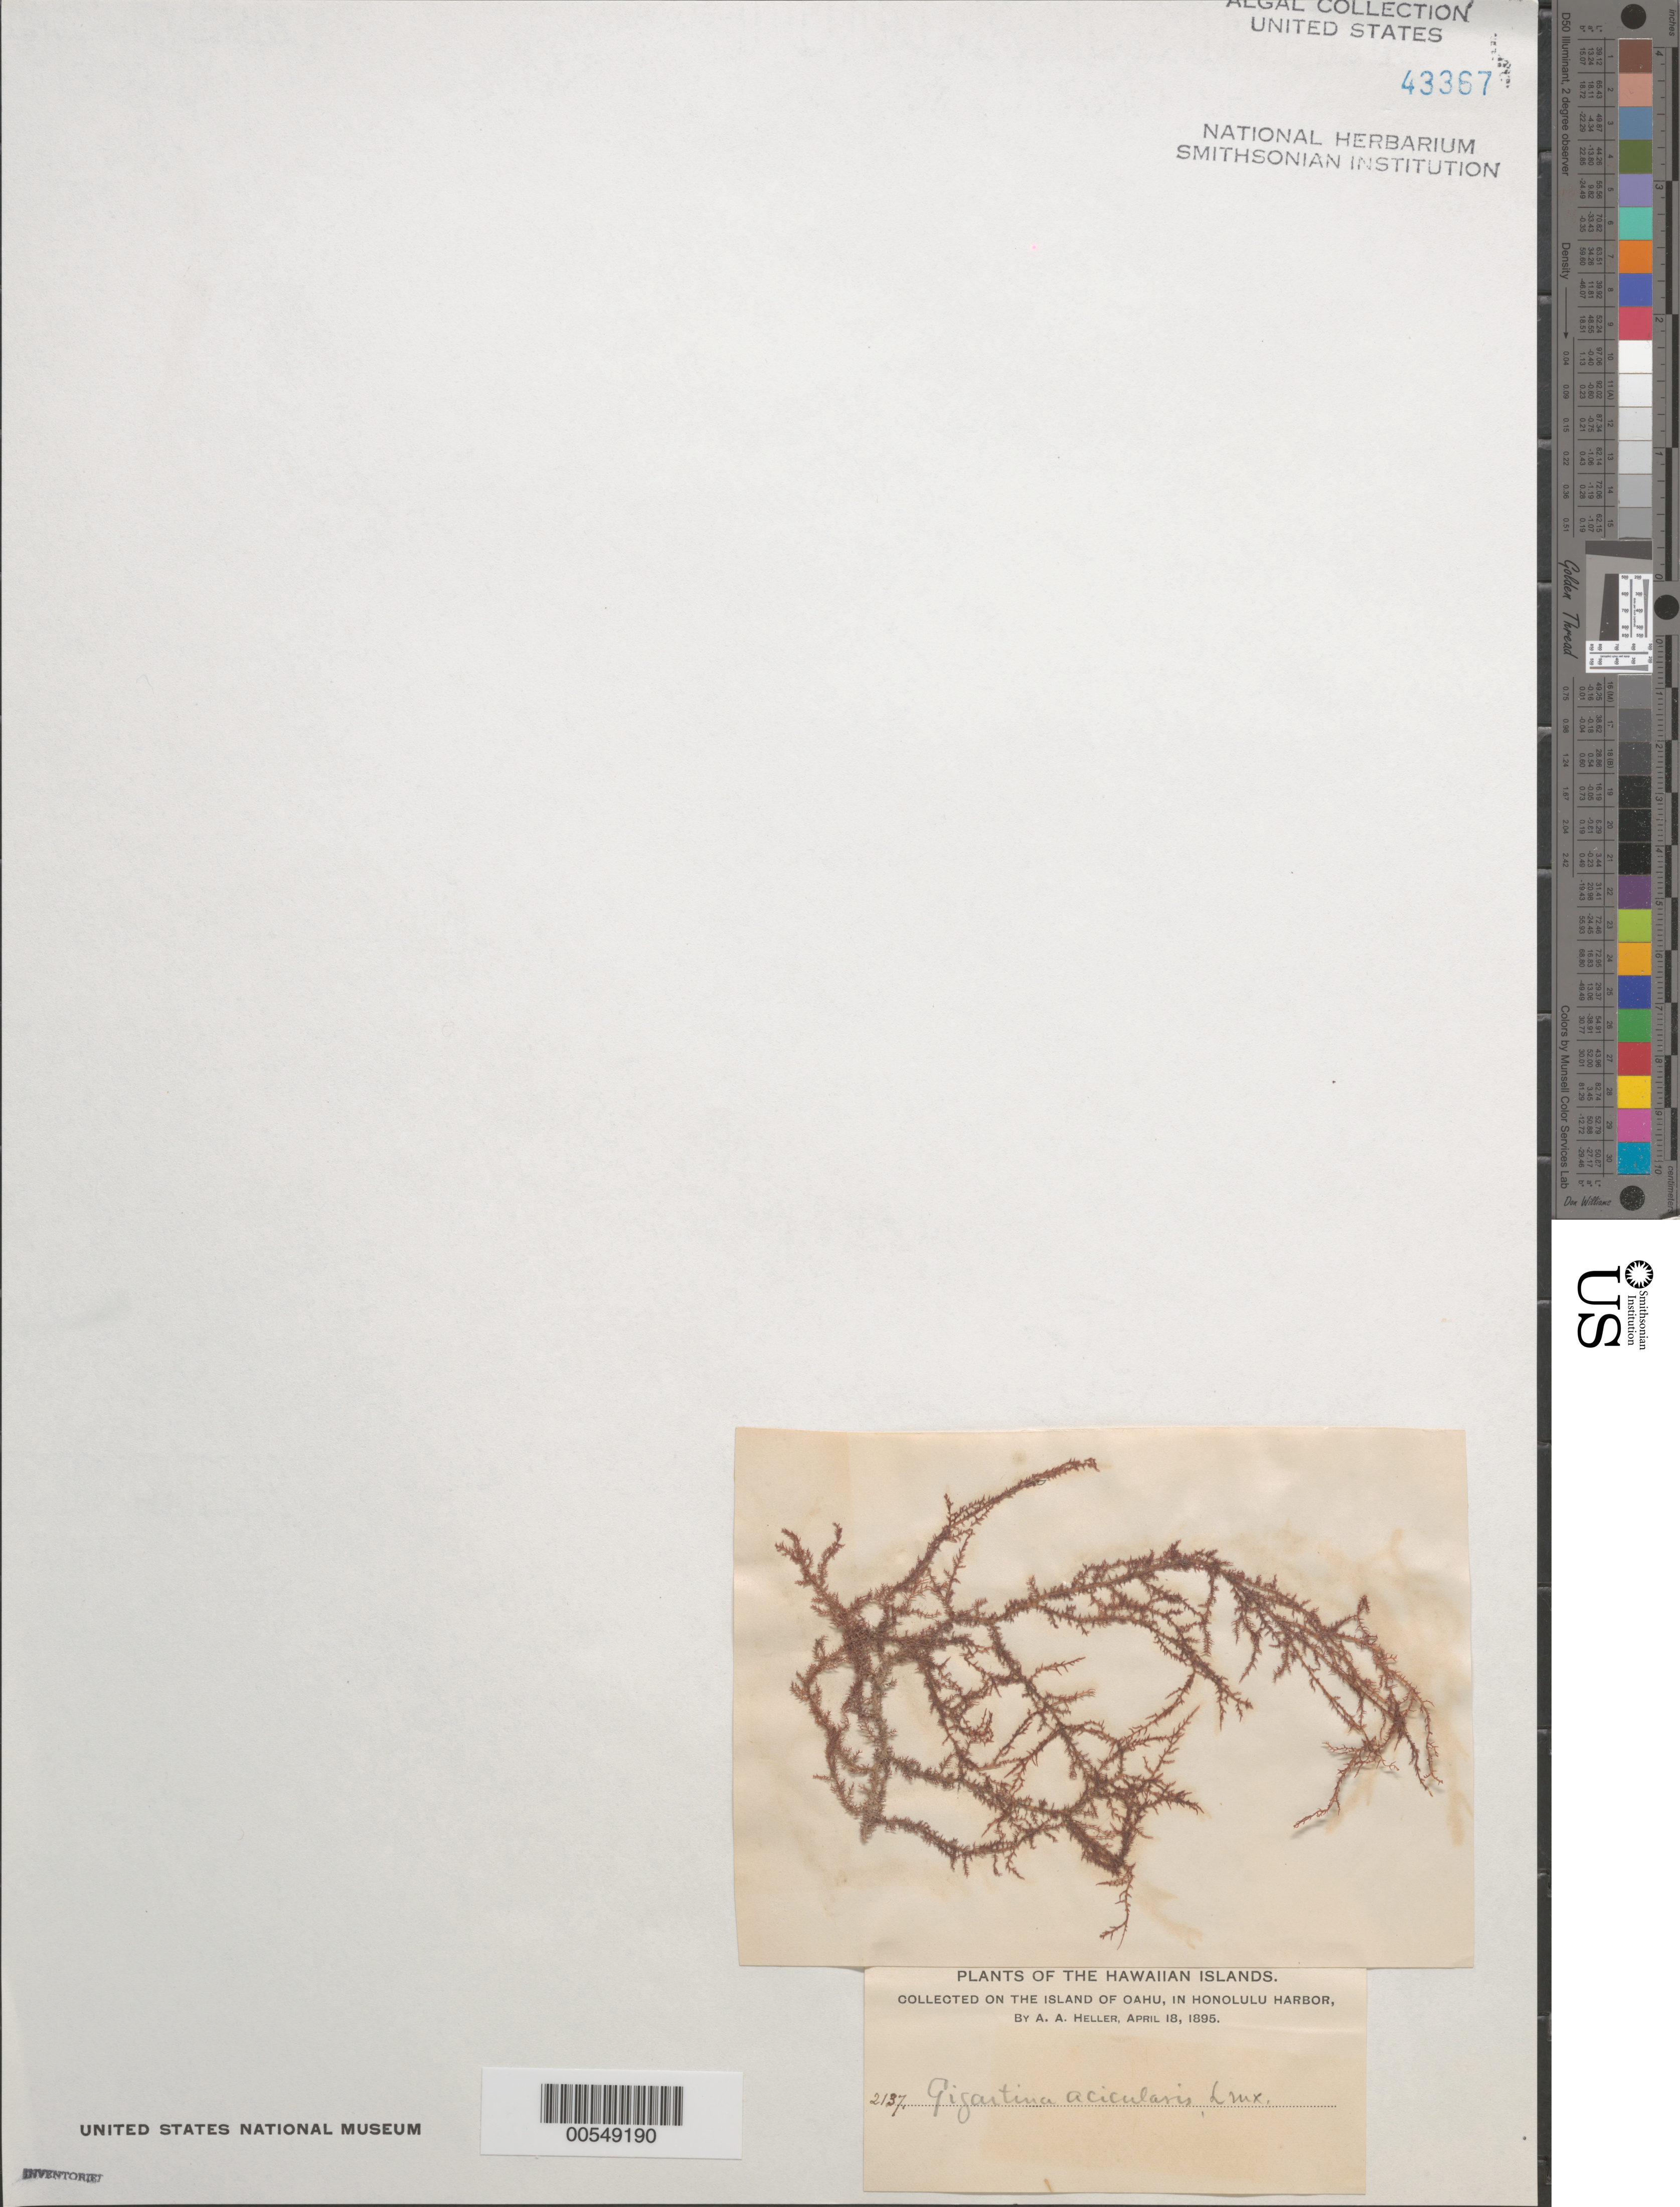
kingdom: Plantae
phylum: Rhodophyta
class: Florideophyceae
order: Gigartinales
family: Gigartinaceae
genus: Chondracanthus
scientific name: Chondracanthus acicularis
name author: (Roth) Fredericq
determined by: Algae name updating Project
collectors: A. A. Heller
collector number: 2137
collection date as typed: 18 Apr 1895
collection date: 1895-04-18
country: United States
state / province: Hawaii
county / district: Honolulu County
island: Oahu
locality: Honolulu Harbor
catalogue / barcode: US 43367